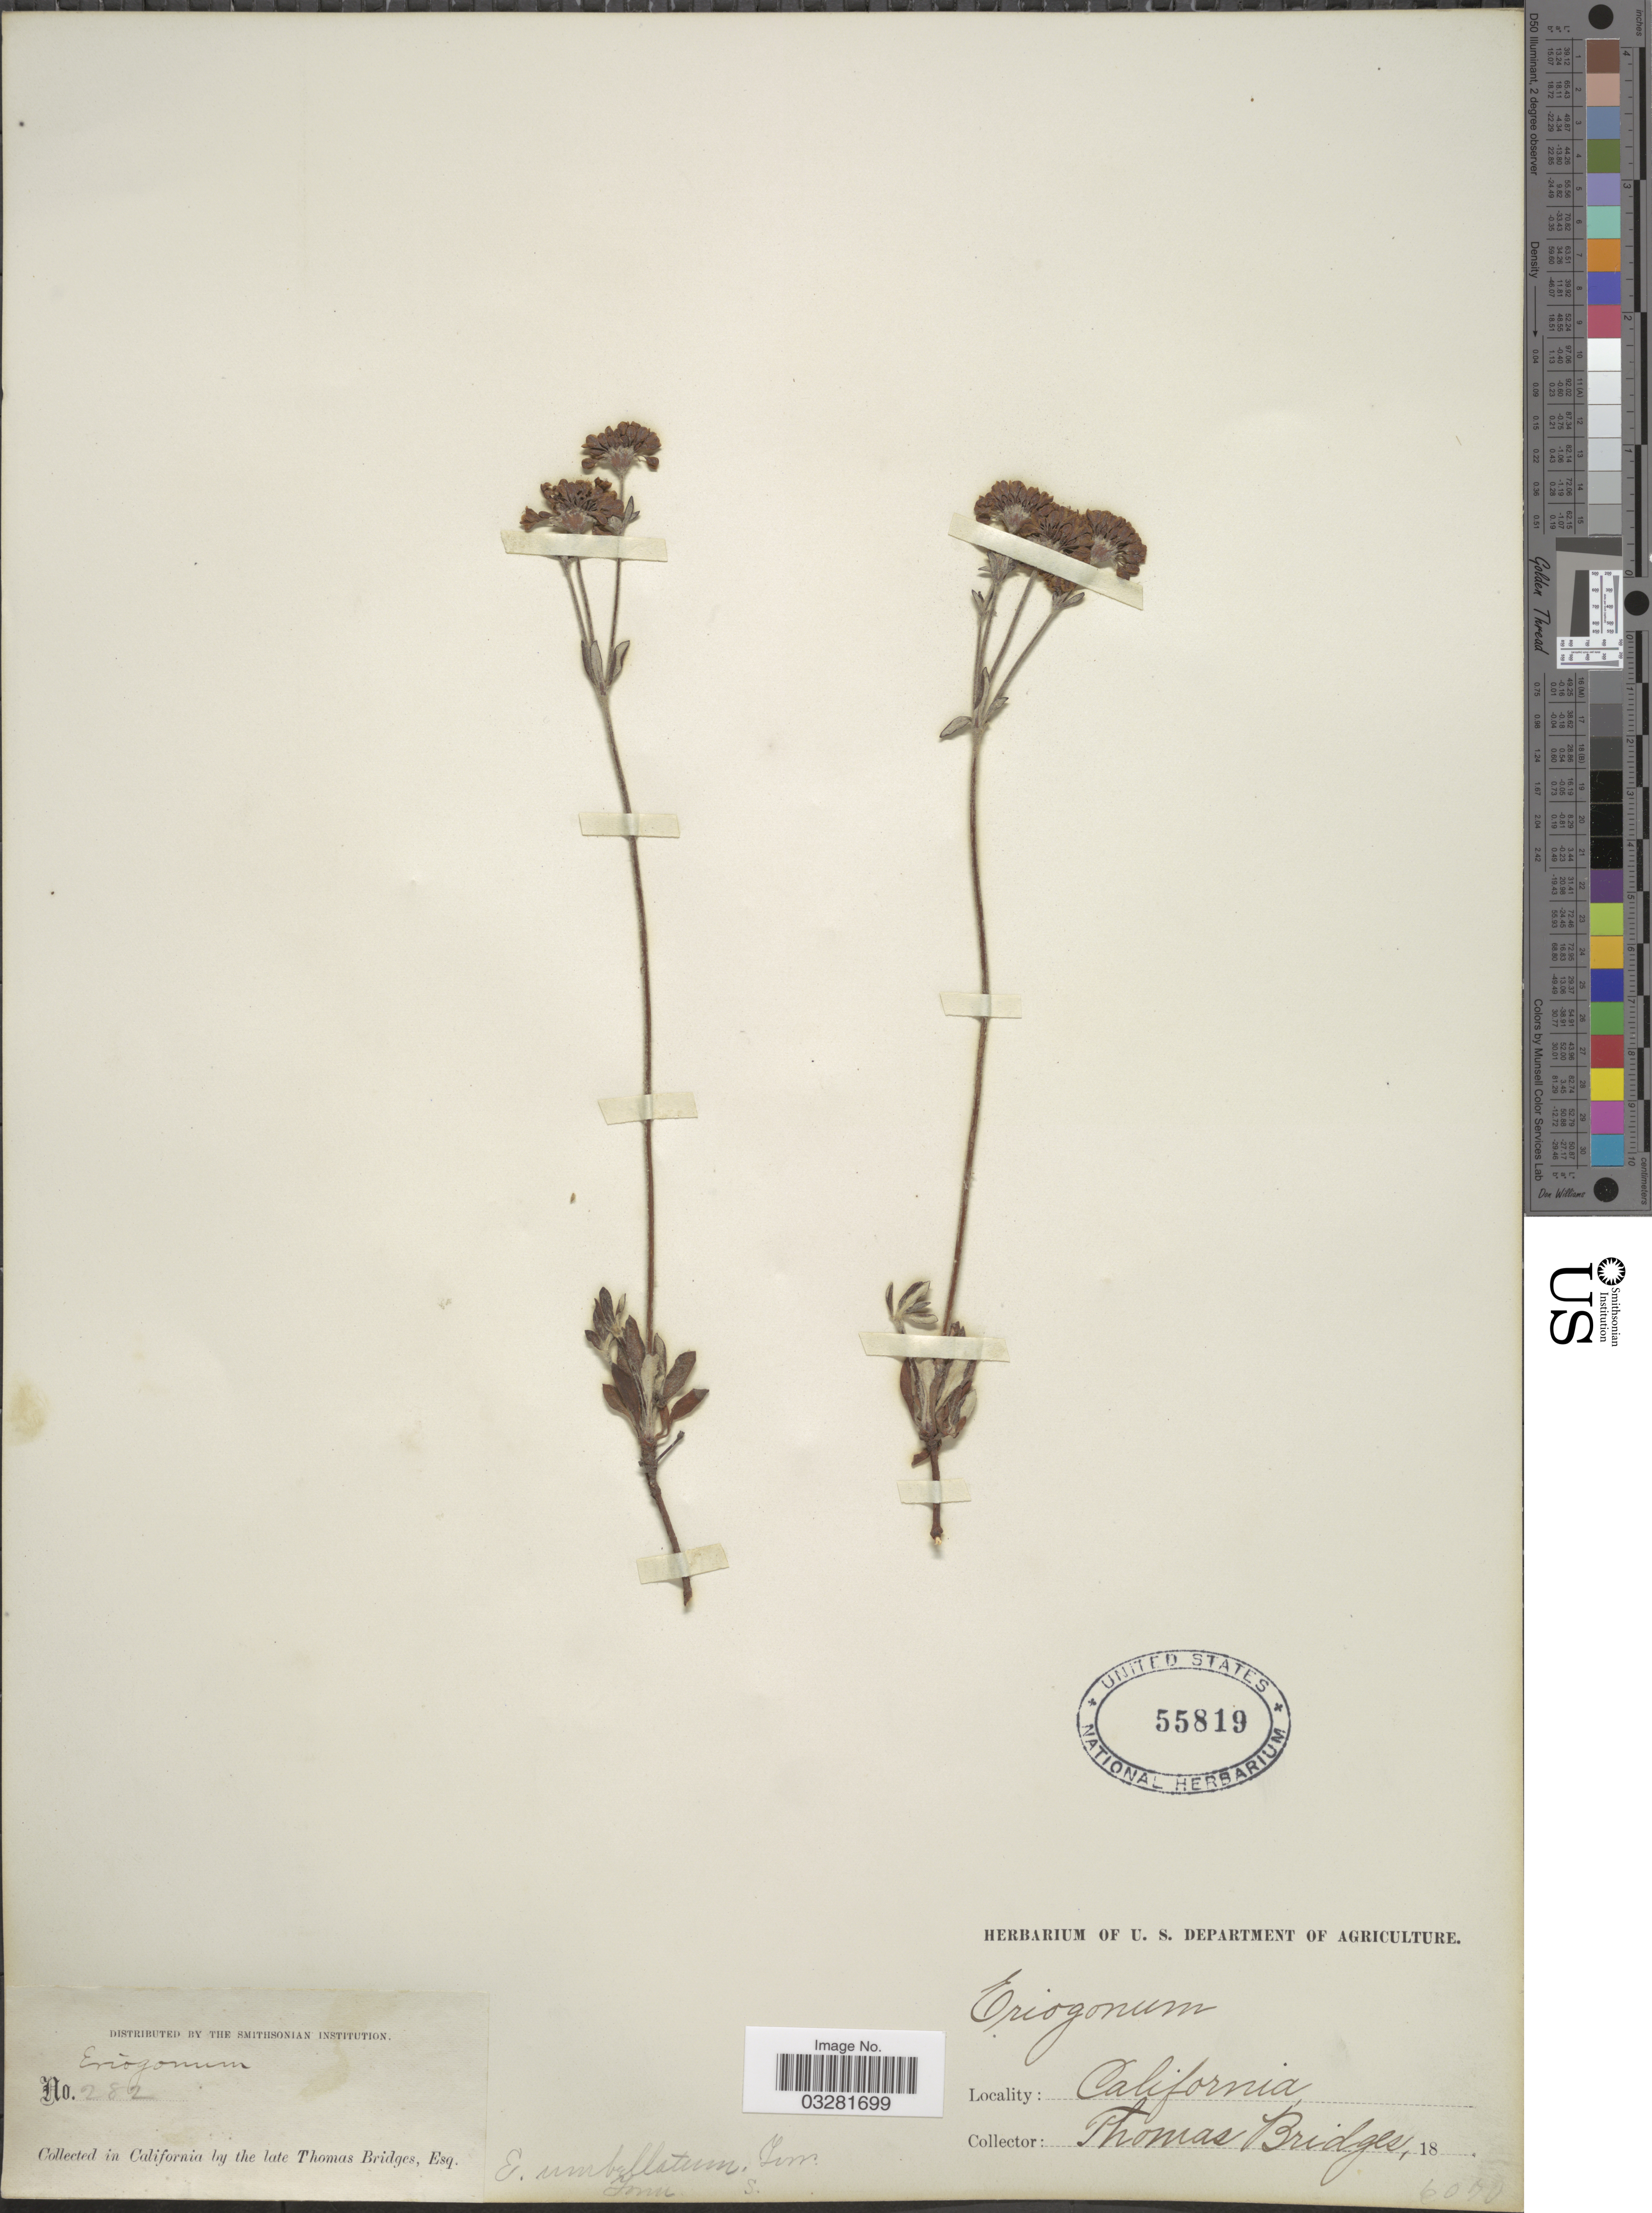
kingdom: Plantae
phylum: Tracheophyta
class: Magnoliopsida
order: Caryophyllales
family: Polygonaceae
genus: Eriogonum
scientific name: Eriogonum umbellatum var. stellatum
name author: (Benth.) M.E. Jones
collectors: T. Bridges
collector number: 282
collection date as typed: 18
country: United States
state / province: California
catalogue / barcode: US 55819